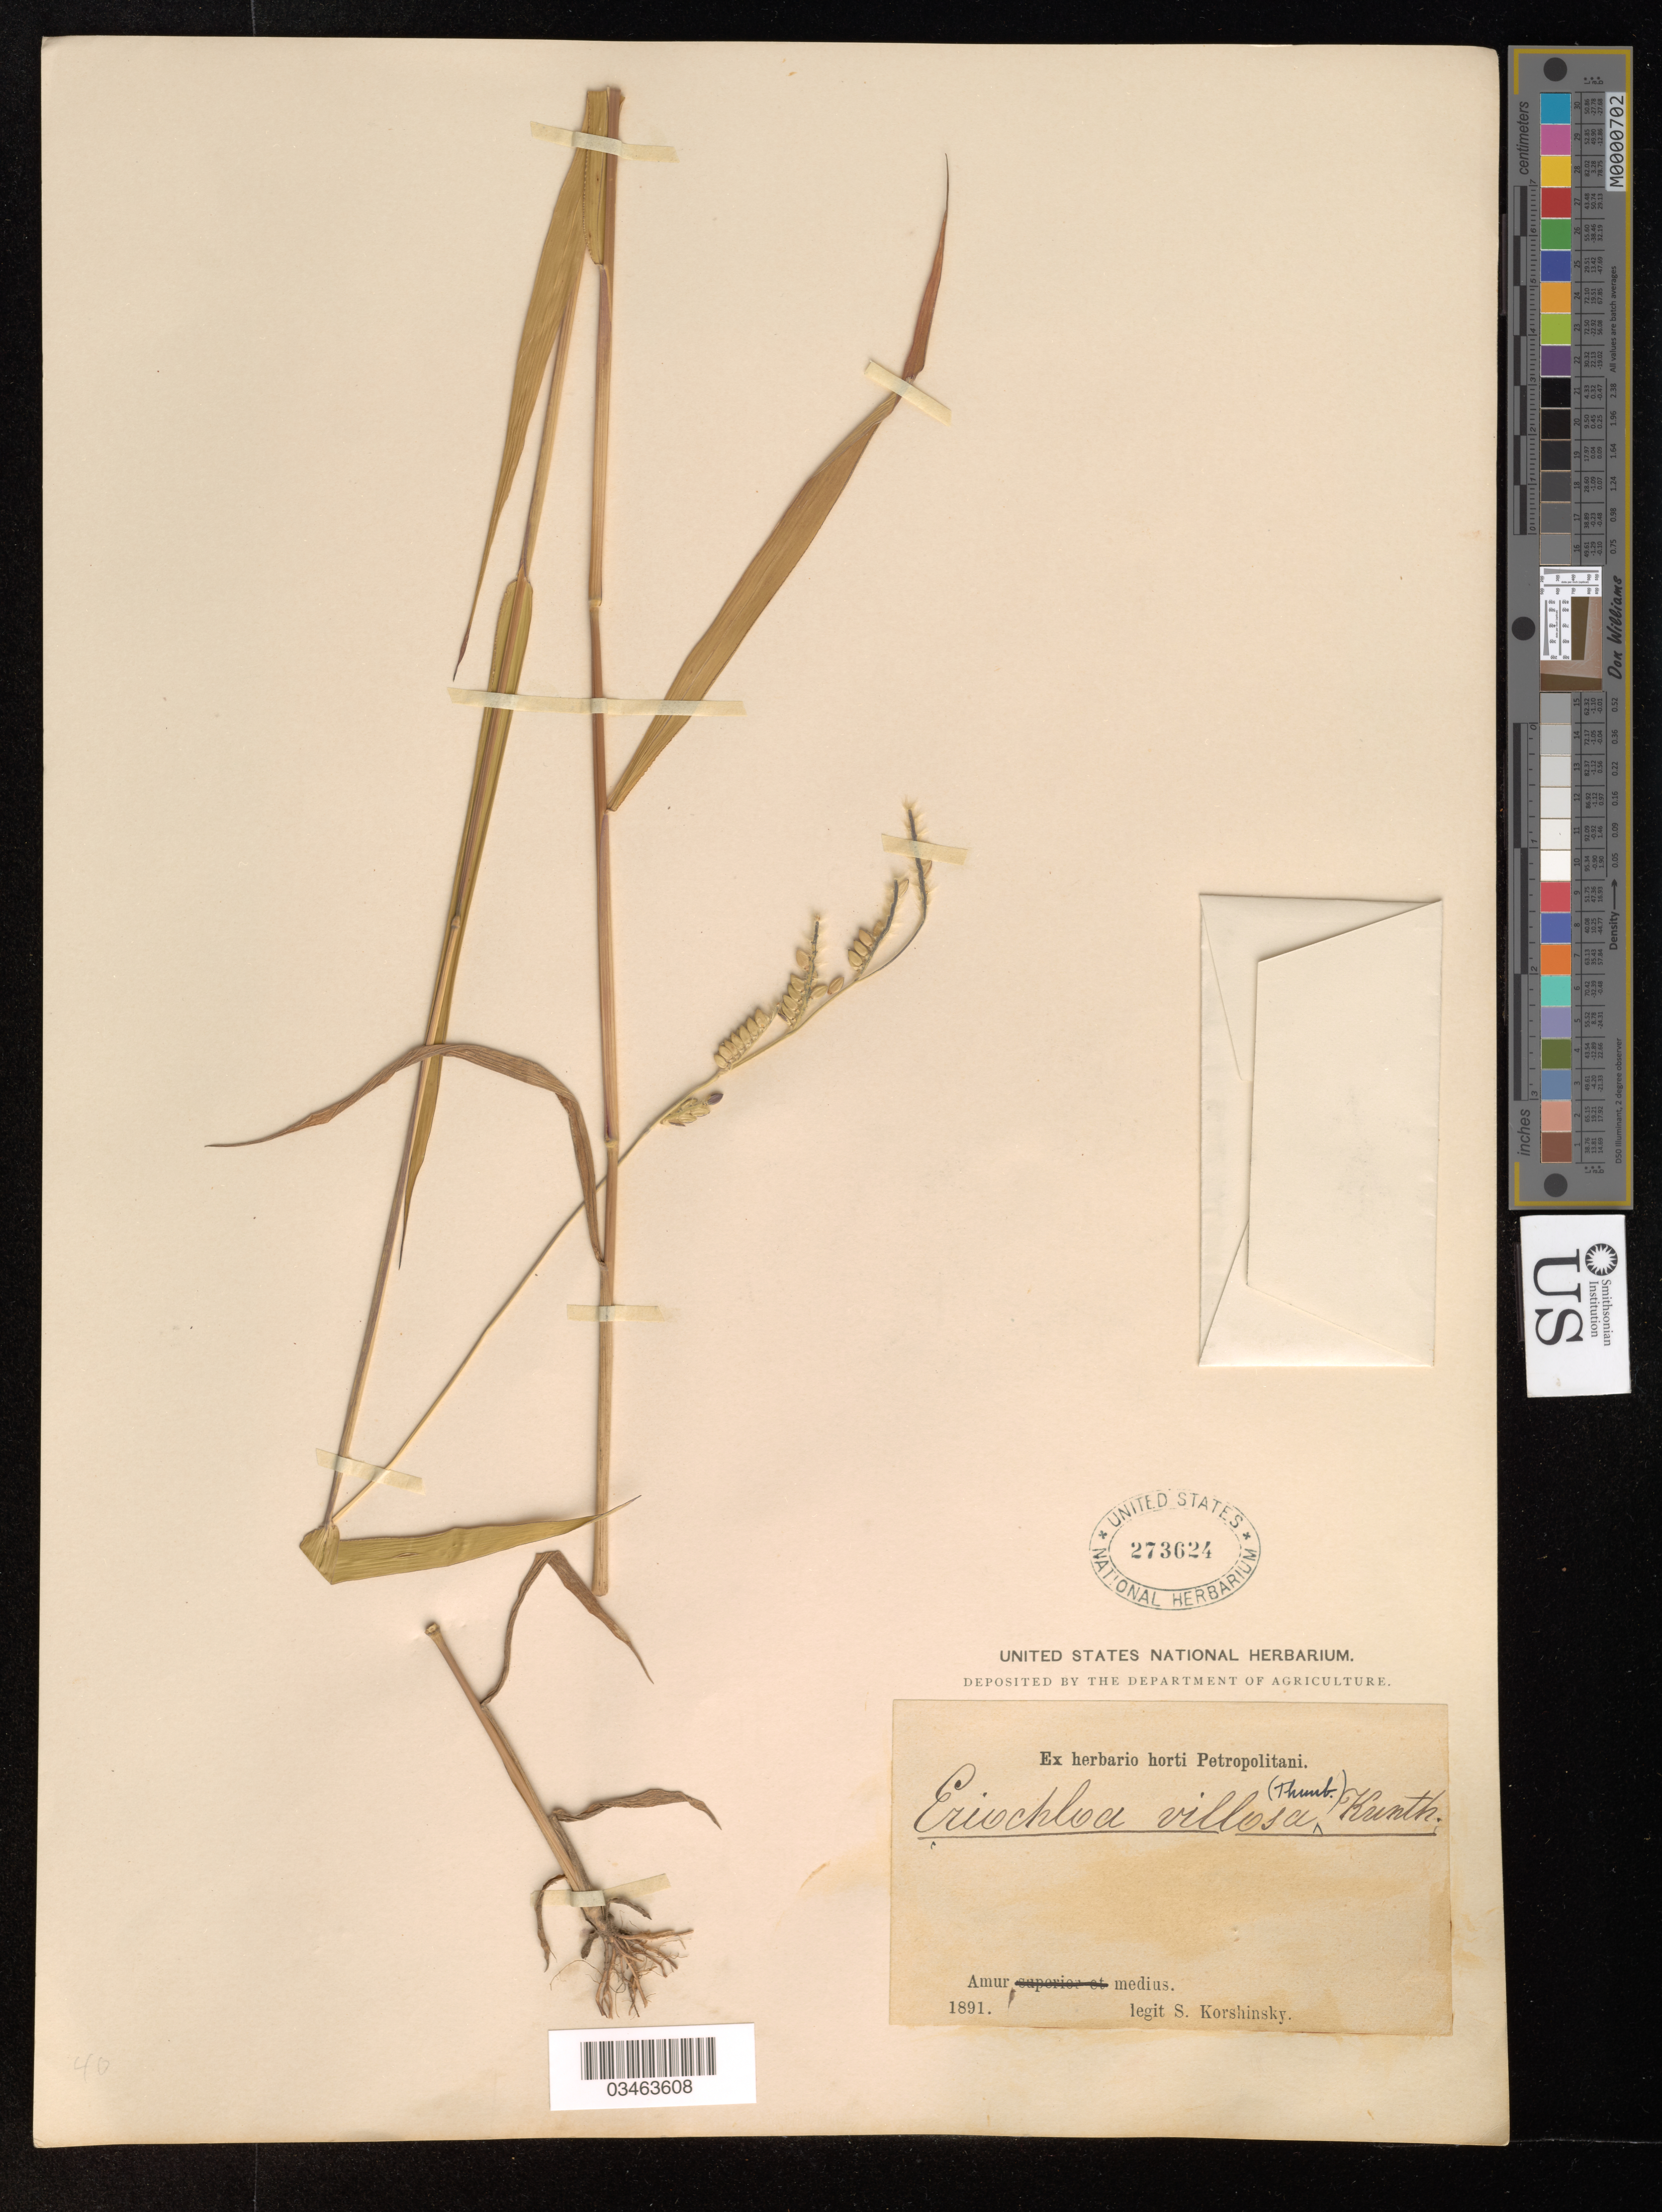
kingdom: Plantae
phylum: Tracheophyta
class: Liliopsida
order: Poales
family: Poaceae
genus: Eriochloa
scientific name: Eriochloa villosa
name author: (Thunb.) Kunth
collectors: S. I. Korshinsky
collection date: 1891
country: Russian Federation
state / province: Amur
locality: Amur medius.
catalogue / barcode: US 273624